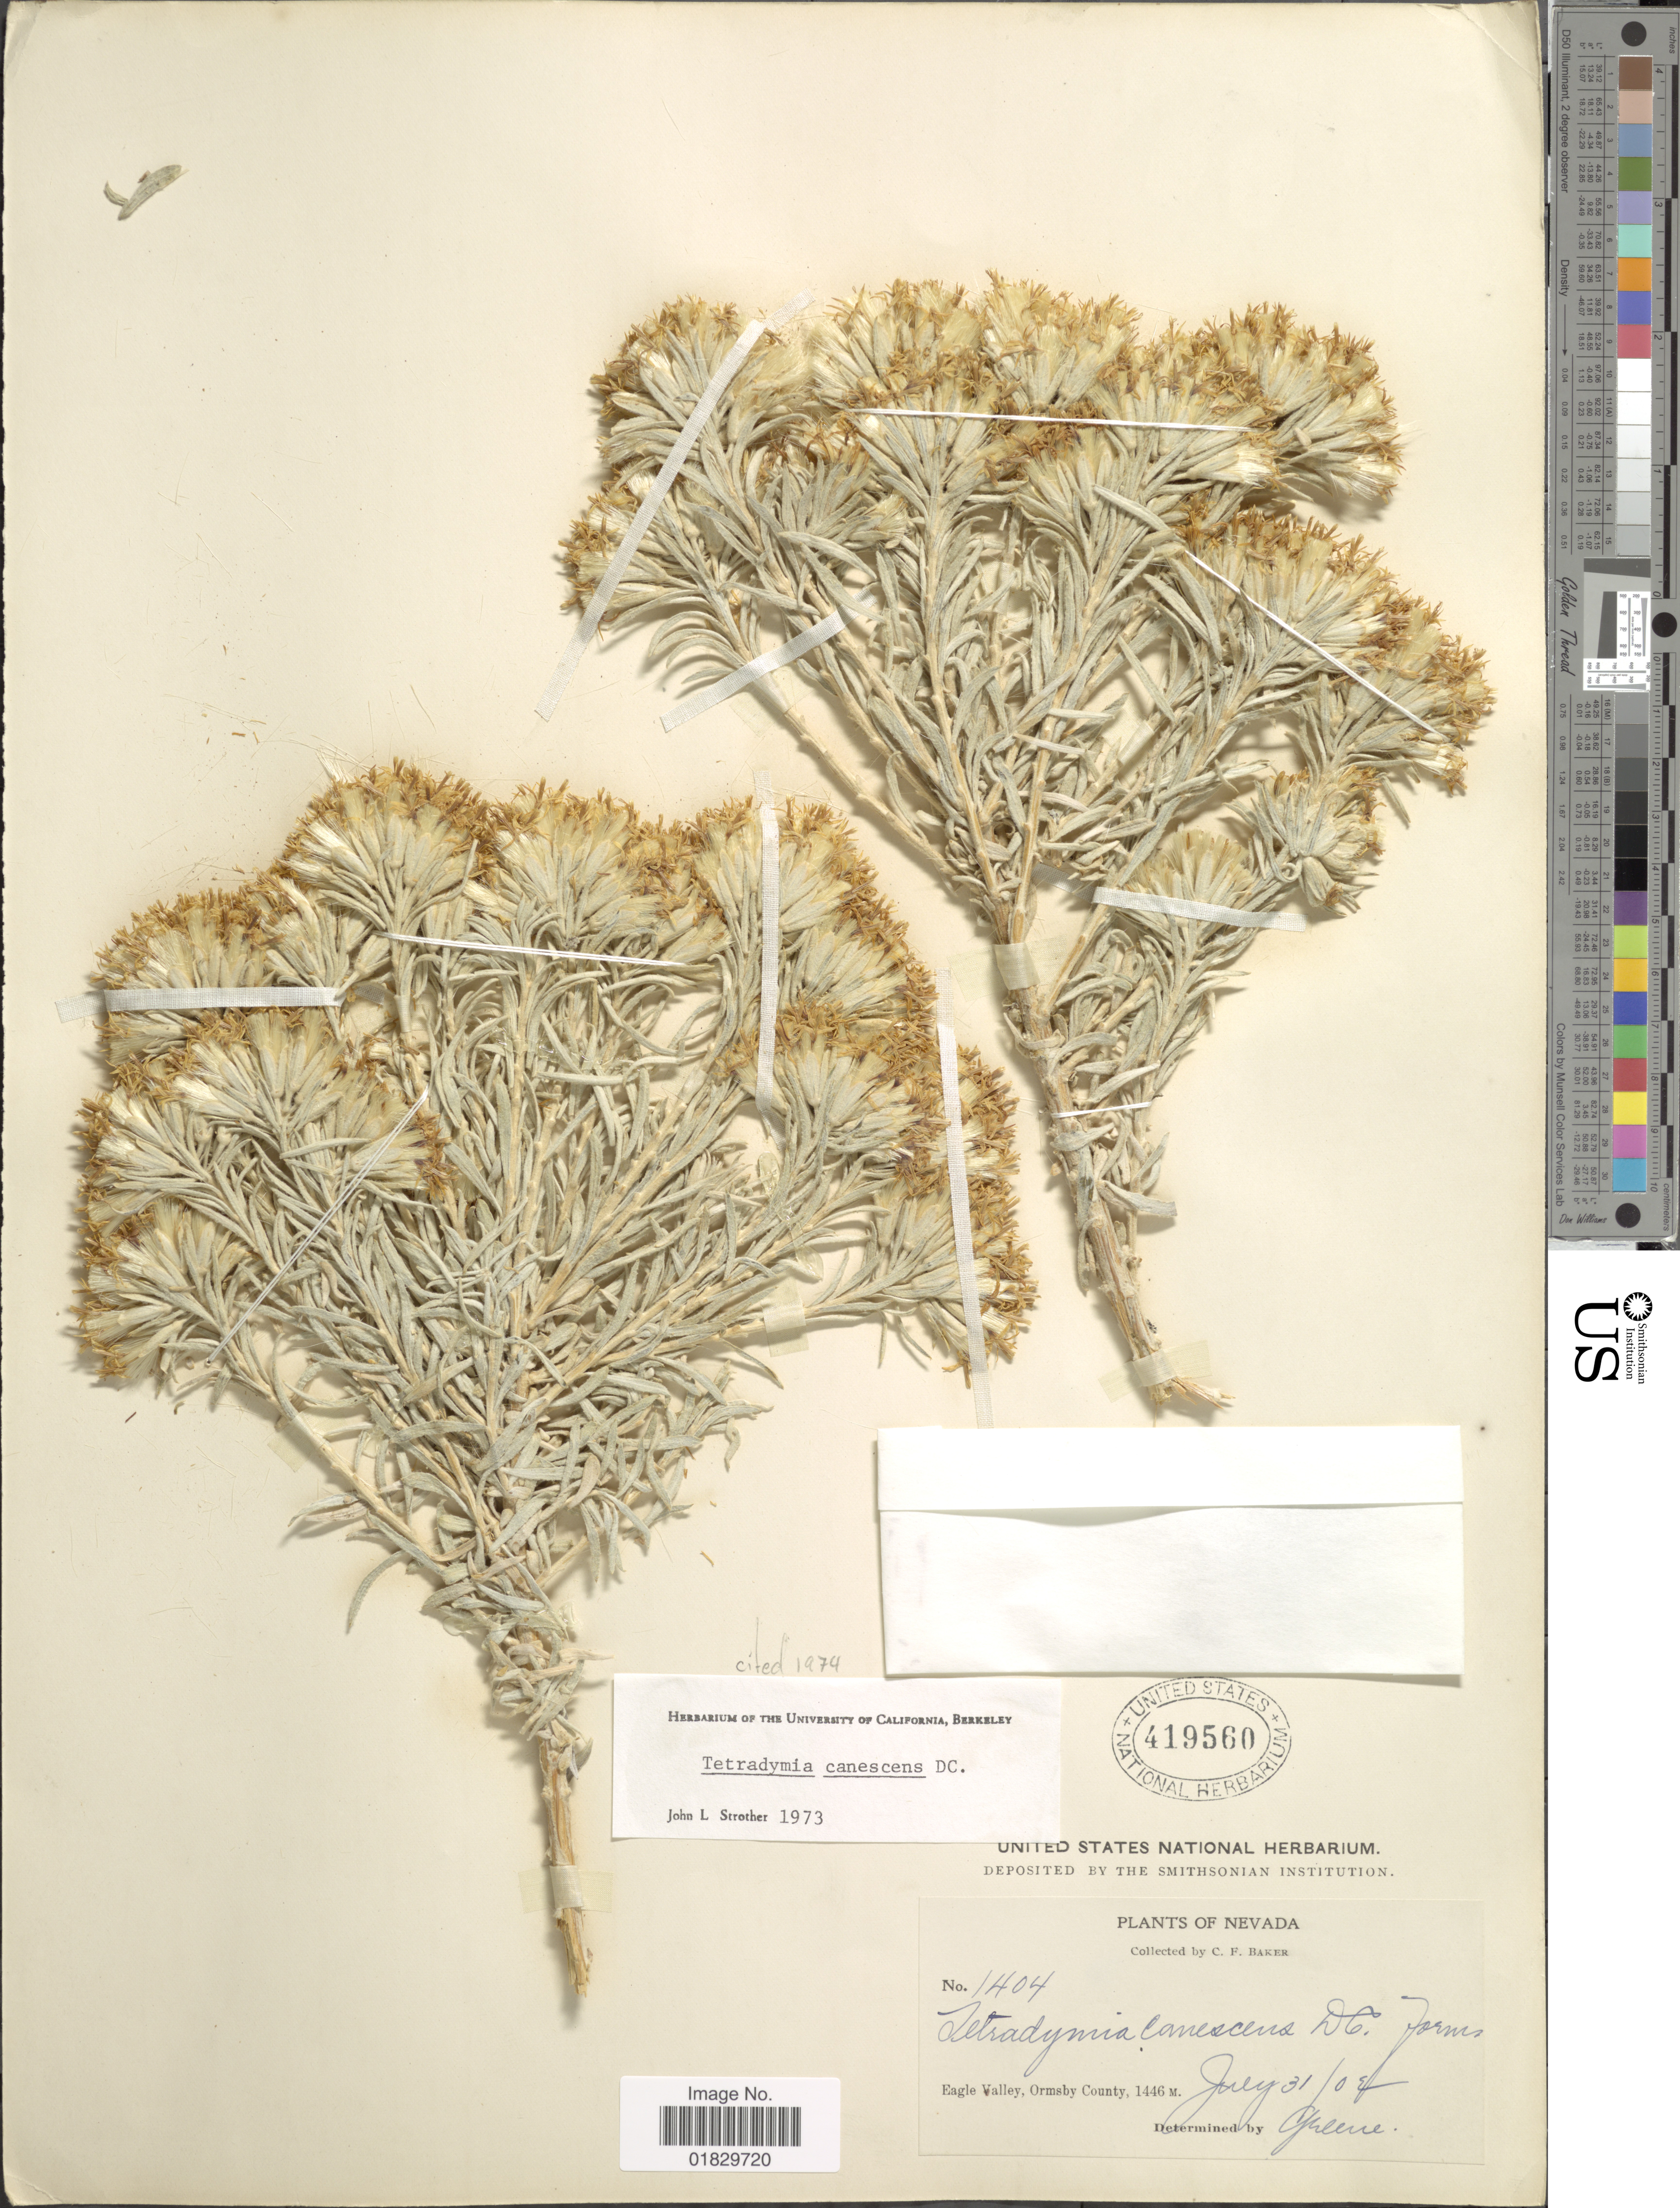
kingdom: Plantae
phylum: Tracheophyta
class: Magnoliopsida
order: Asterales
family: Asteraceae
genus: Tetradymia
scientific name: Tetradymia canescens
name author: DC.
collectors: C. F. Baker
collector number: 1404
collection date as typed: Transcribed d/m/y: 31/7/03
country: United States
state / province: Nevada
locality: Eagle Valley, Ormsby County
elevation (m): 1446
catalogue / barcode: US 419560